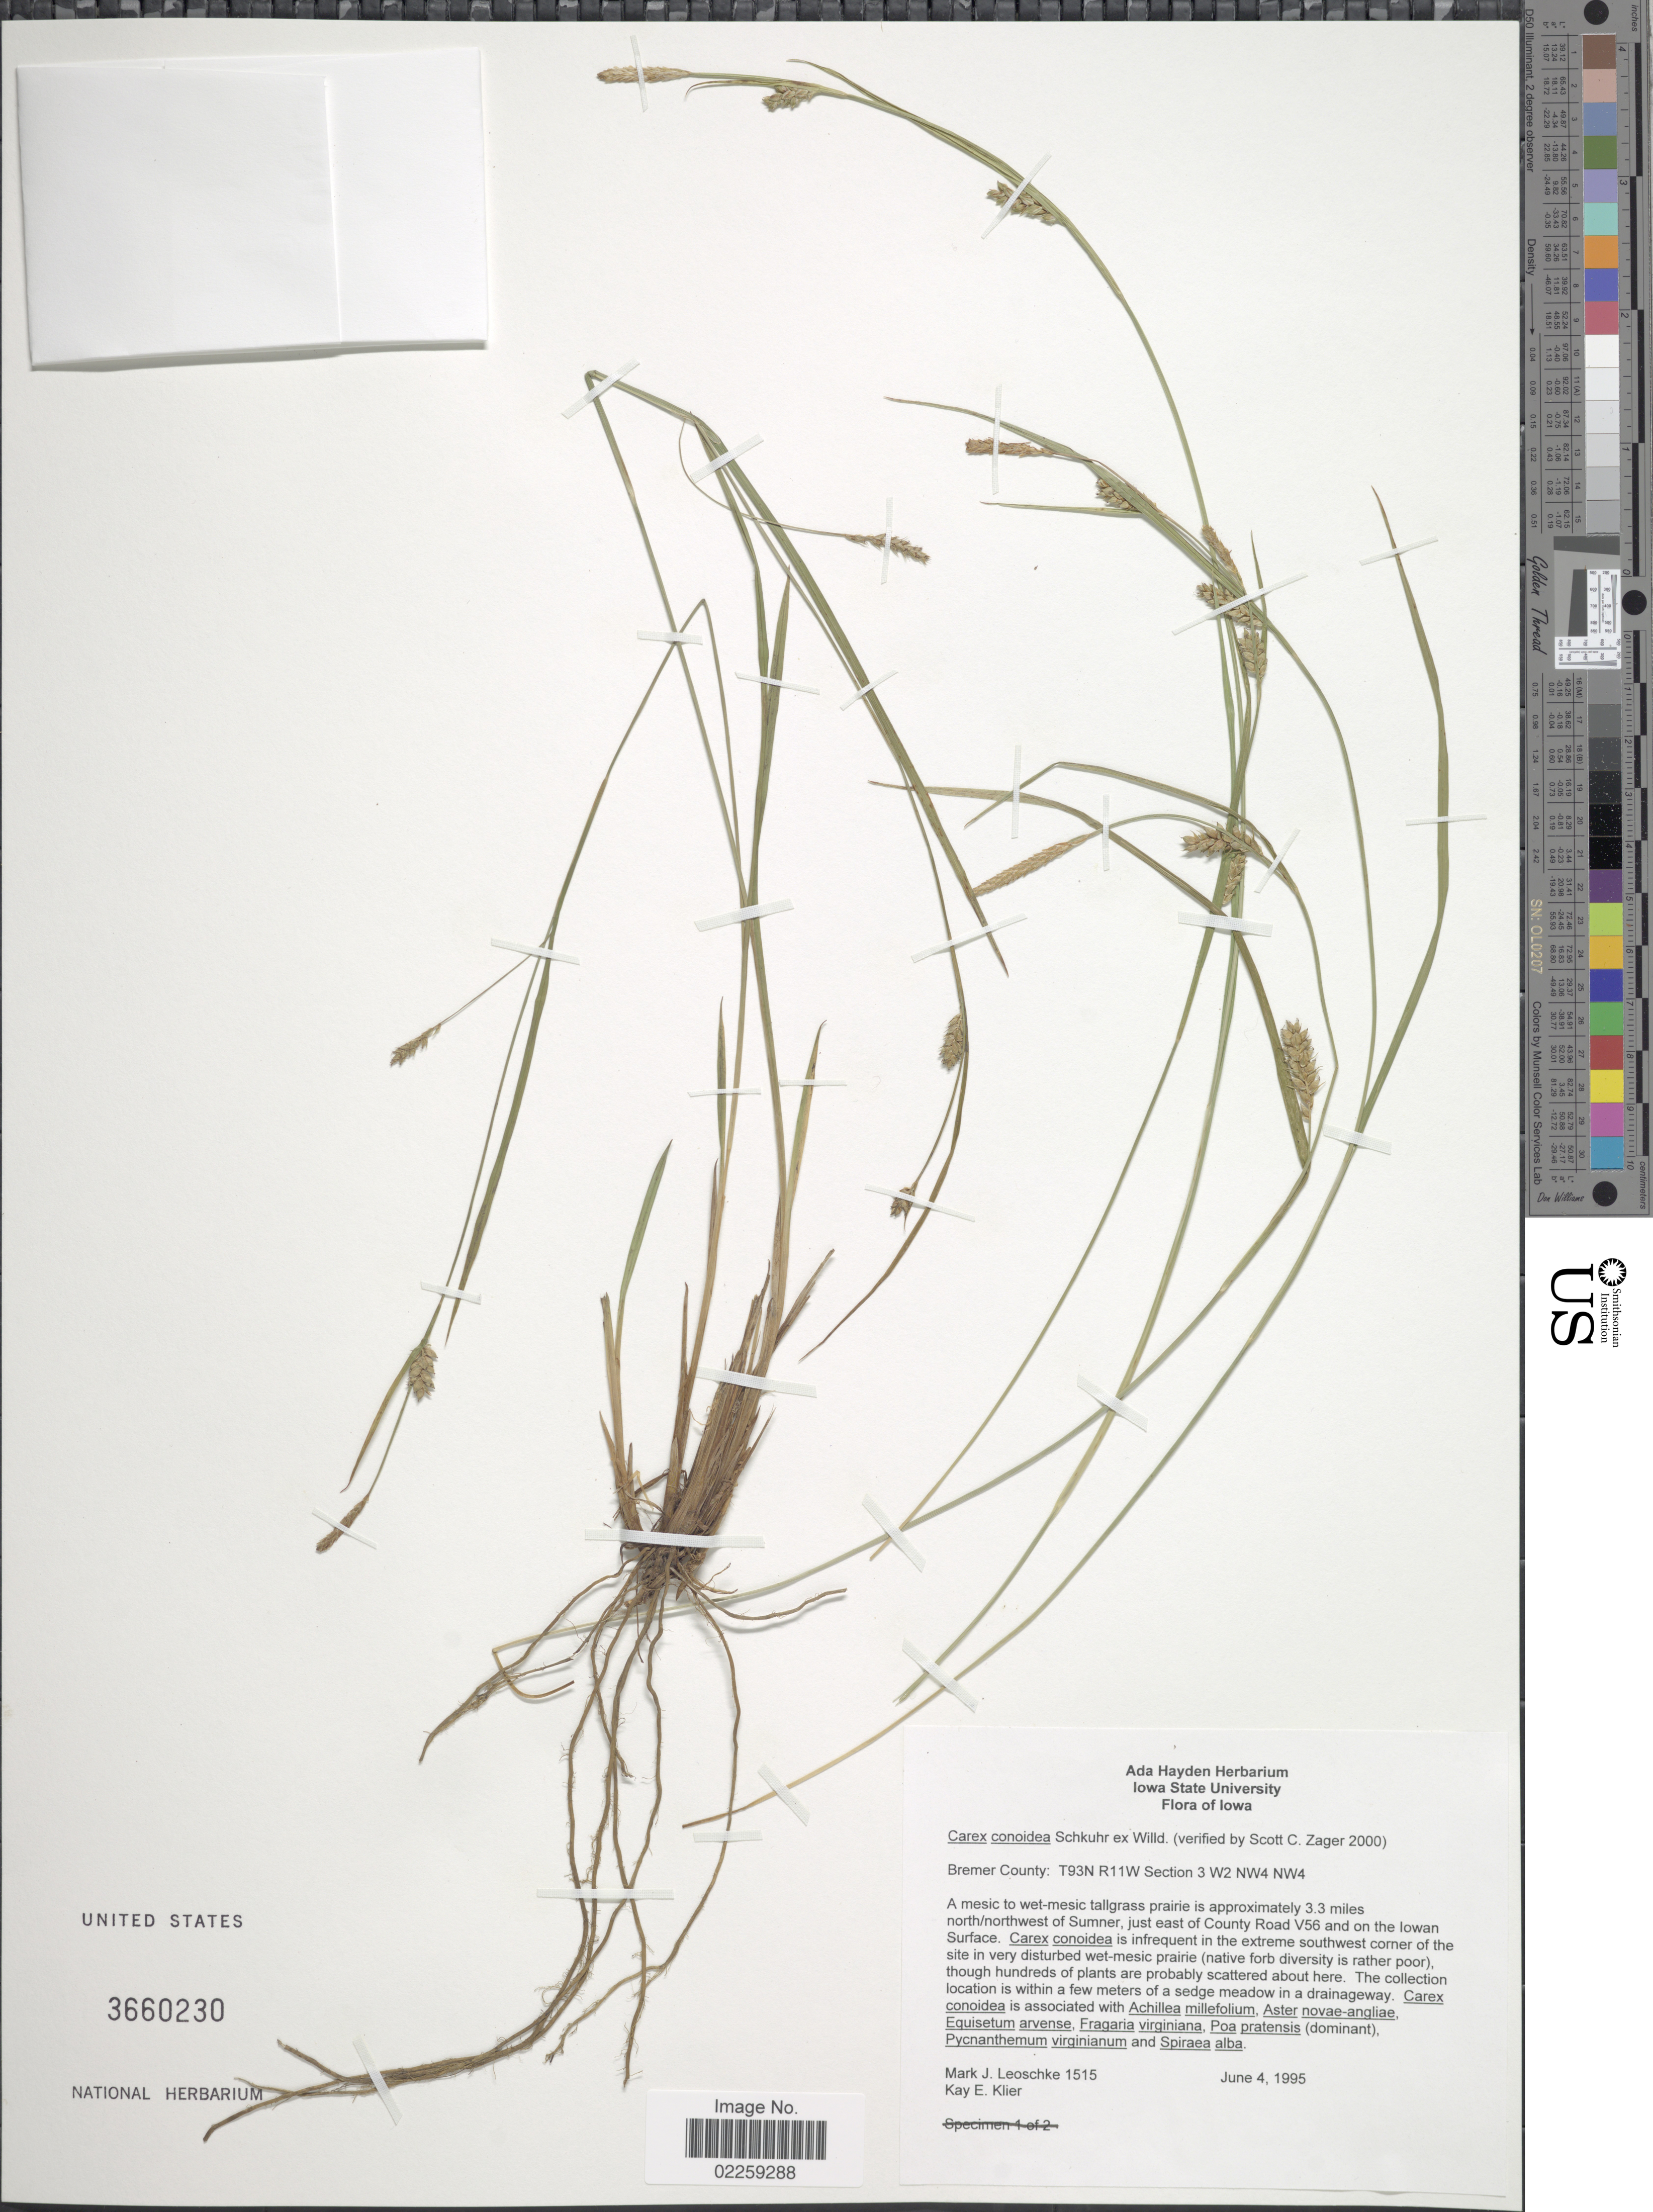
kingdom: Plantae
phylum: Tracheophyta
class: Liliopsida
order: Poales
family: Cyperaceae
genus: Carex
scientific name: Carex conoidea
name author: Willd.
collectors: M. J. Leoschke & K. Klier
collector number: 1515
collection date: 1995-06-04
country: United States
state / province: Iowa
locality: Bremer County: T93N r11W Section 3 W2 NW4 NW4. 3.3 miles north/northwest of Sumner, just east of County Road V56 and on the Iowan Surface.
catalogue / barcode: US 3660230